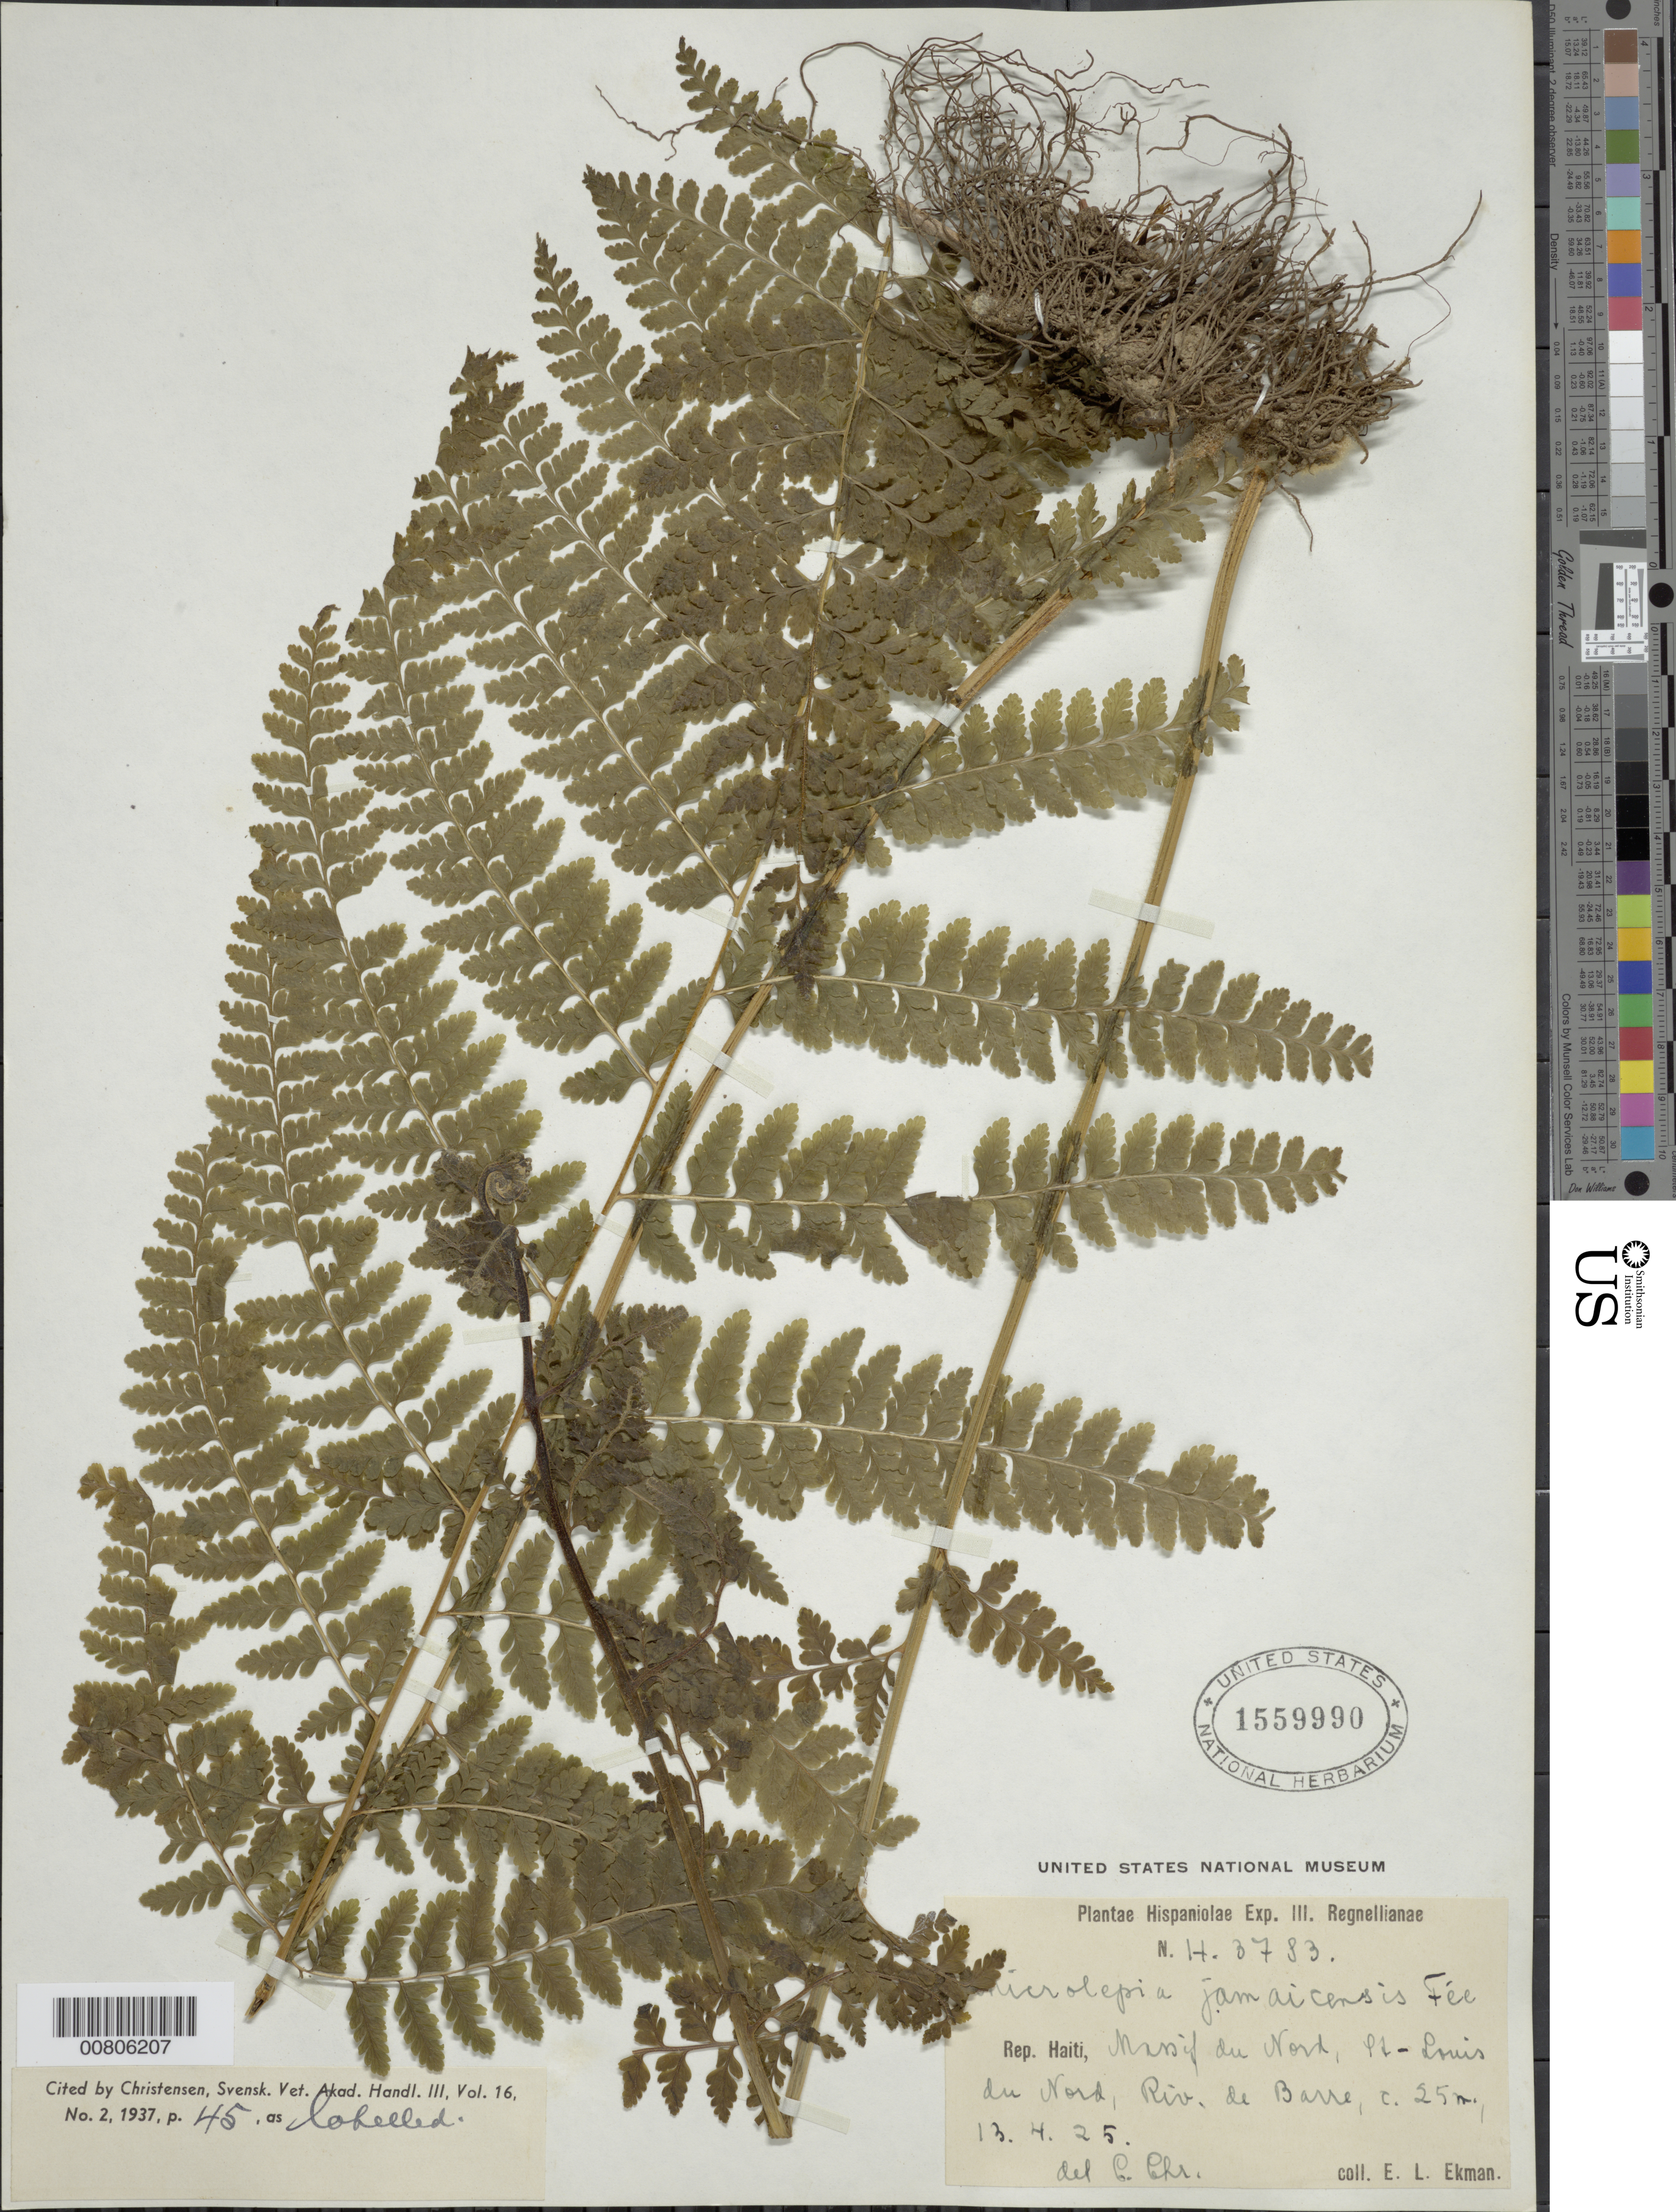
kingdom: Plantae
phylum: Tracheophyta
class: Polypodiopsida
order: Polypodiales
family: Dennstaedtiaceae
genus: Microlepia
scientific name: Microlepia jamaicensis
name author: (Hook.) Fée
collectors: E. L. Ekman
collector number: H 3783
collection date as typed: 13 Apr 1925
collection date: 1925-04-13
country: Haiti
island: Hispaniola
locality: Massif du Nord, St. Louis du Nord, Riv. de Barre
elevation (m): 25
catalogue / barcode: US 1559990